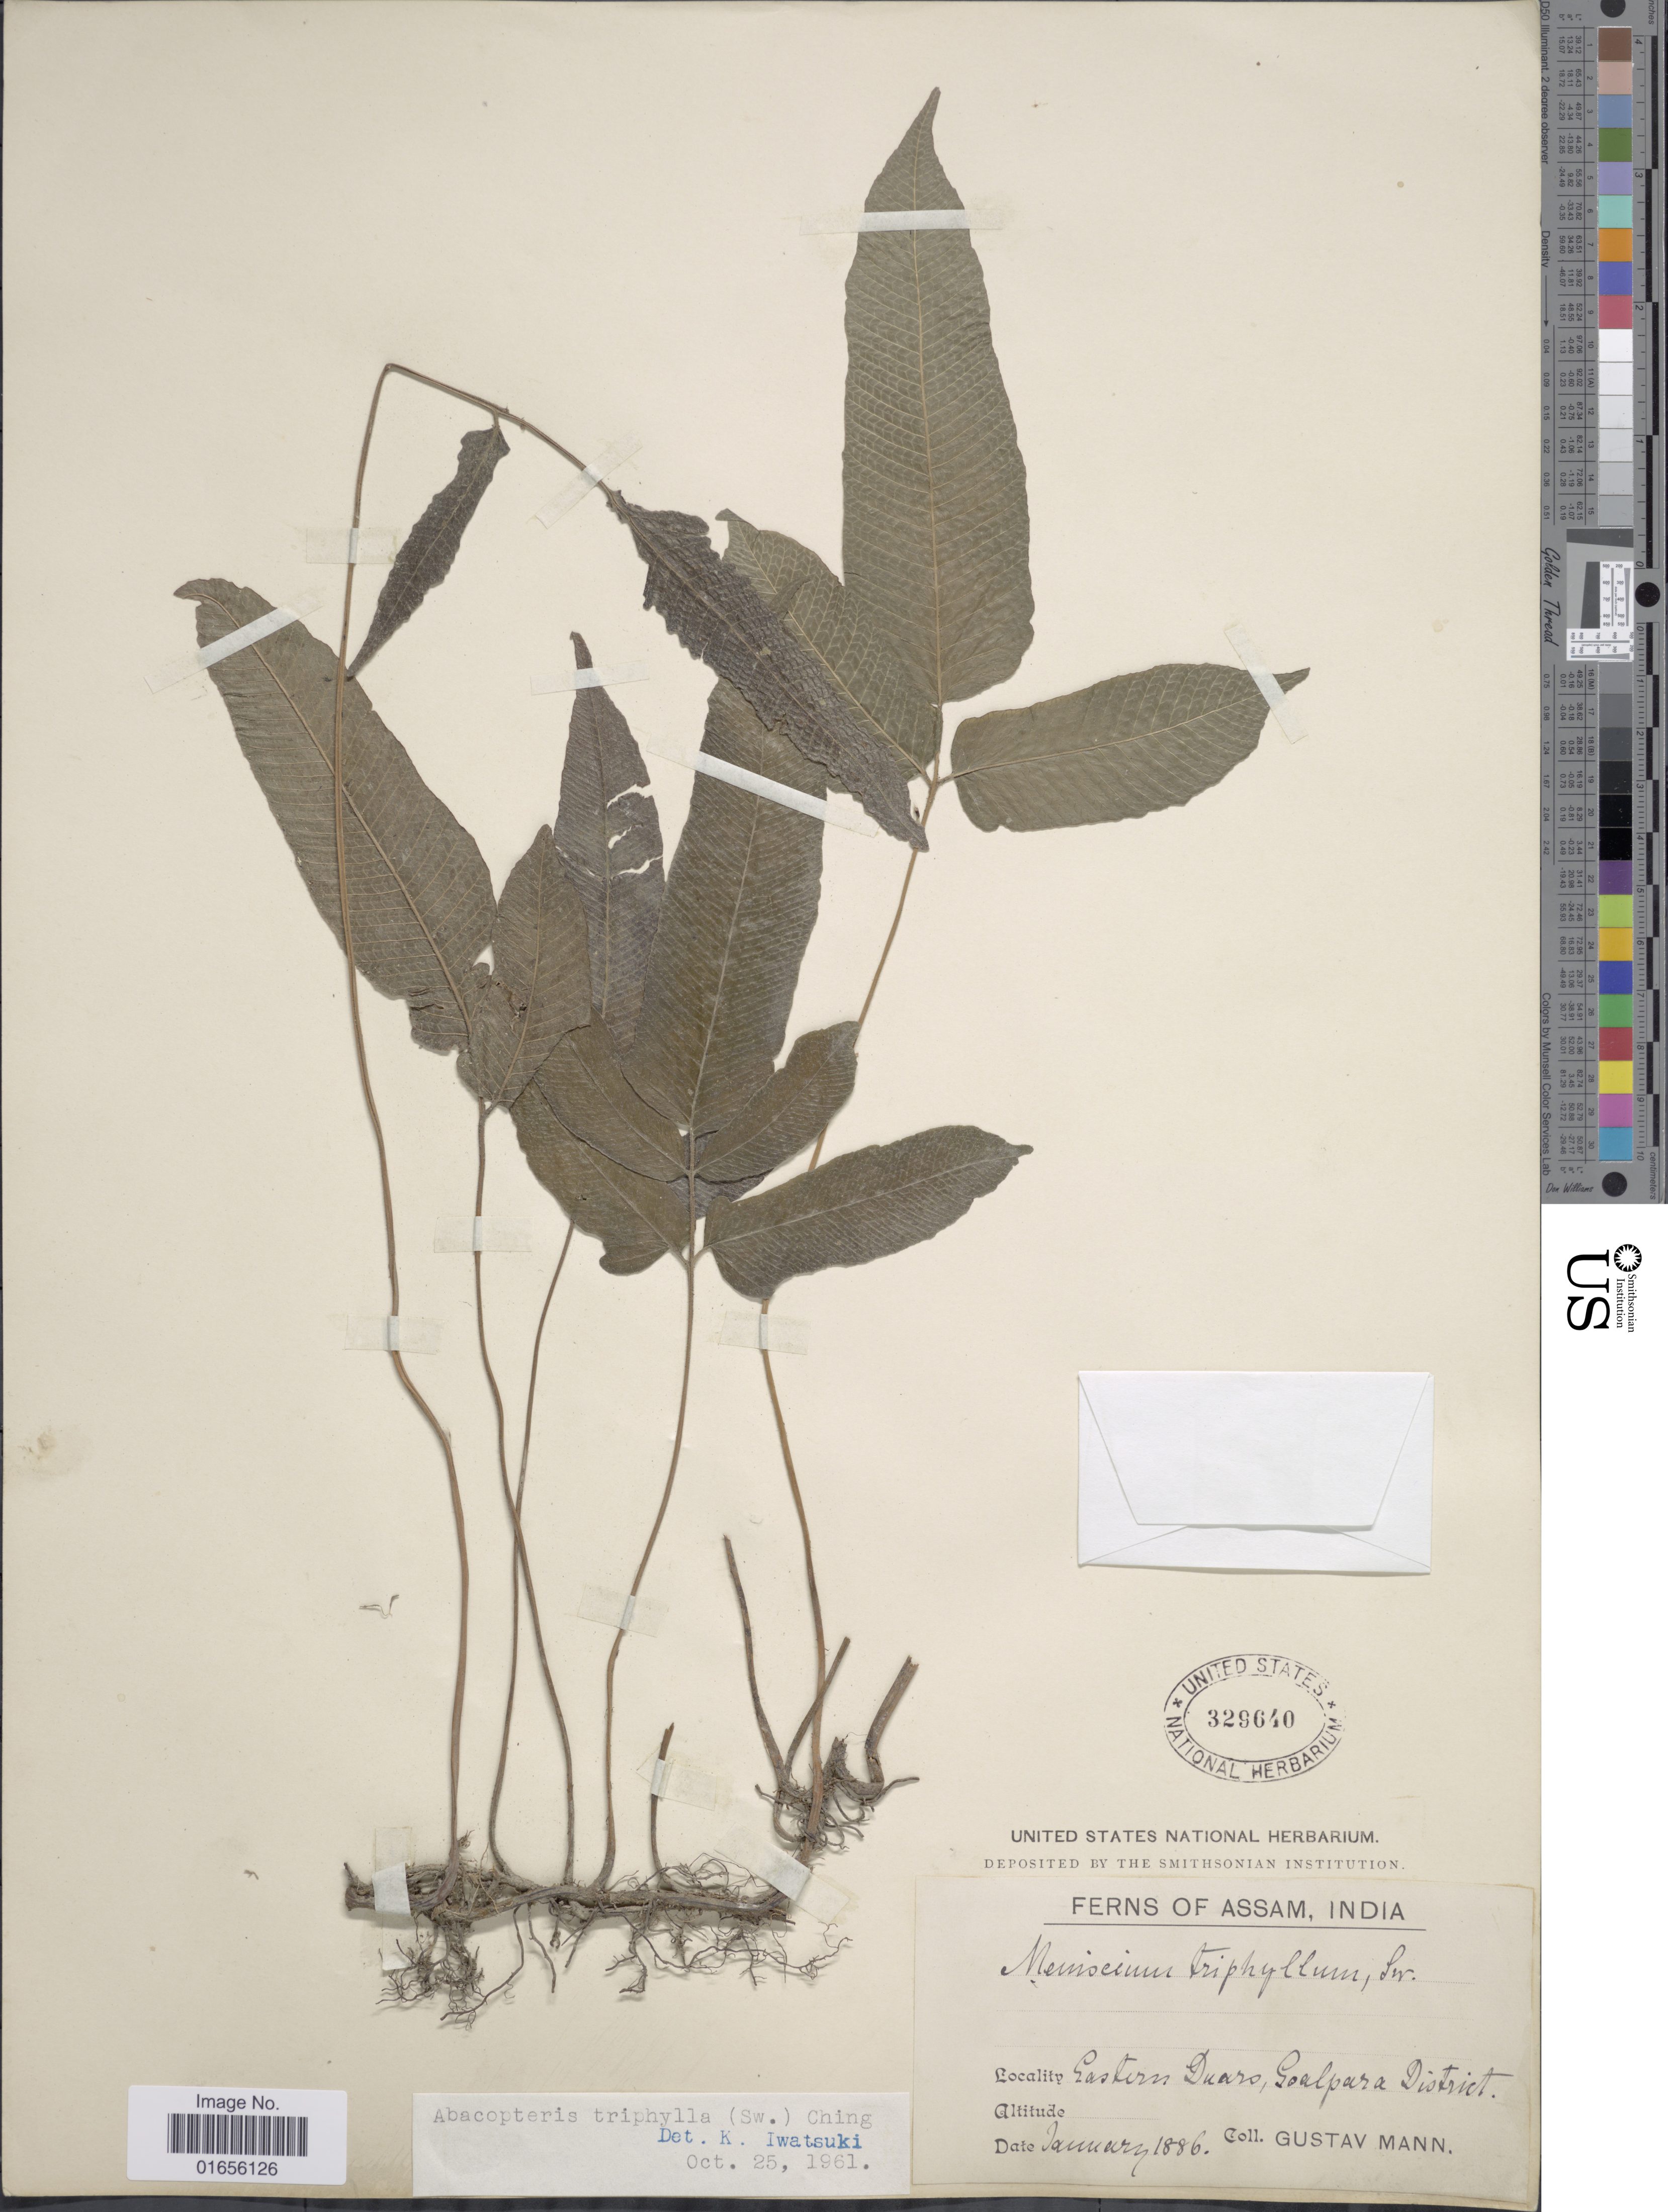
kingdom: Plantae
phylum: Tracheophyta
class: Polypodiopsida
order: Polypodiales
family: Thelypteridaceae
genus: Pronephrium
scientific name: Pronephrium triphyllum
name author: (Sw.) Holttum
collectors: G. Mann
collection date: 1886-01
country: India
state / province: Assam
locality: Eastern Duaro, Goalpara District.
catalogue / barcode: US 329640